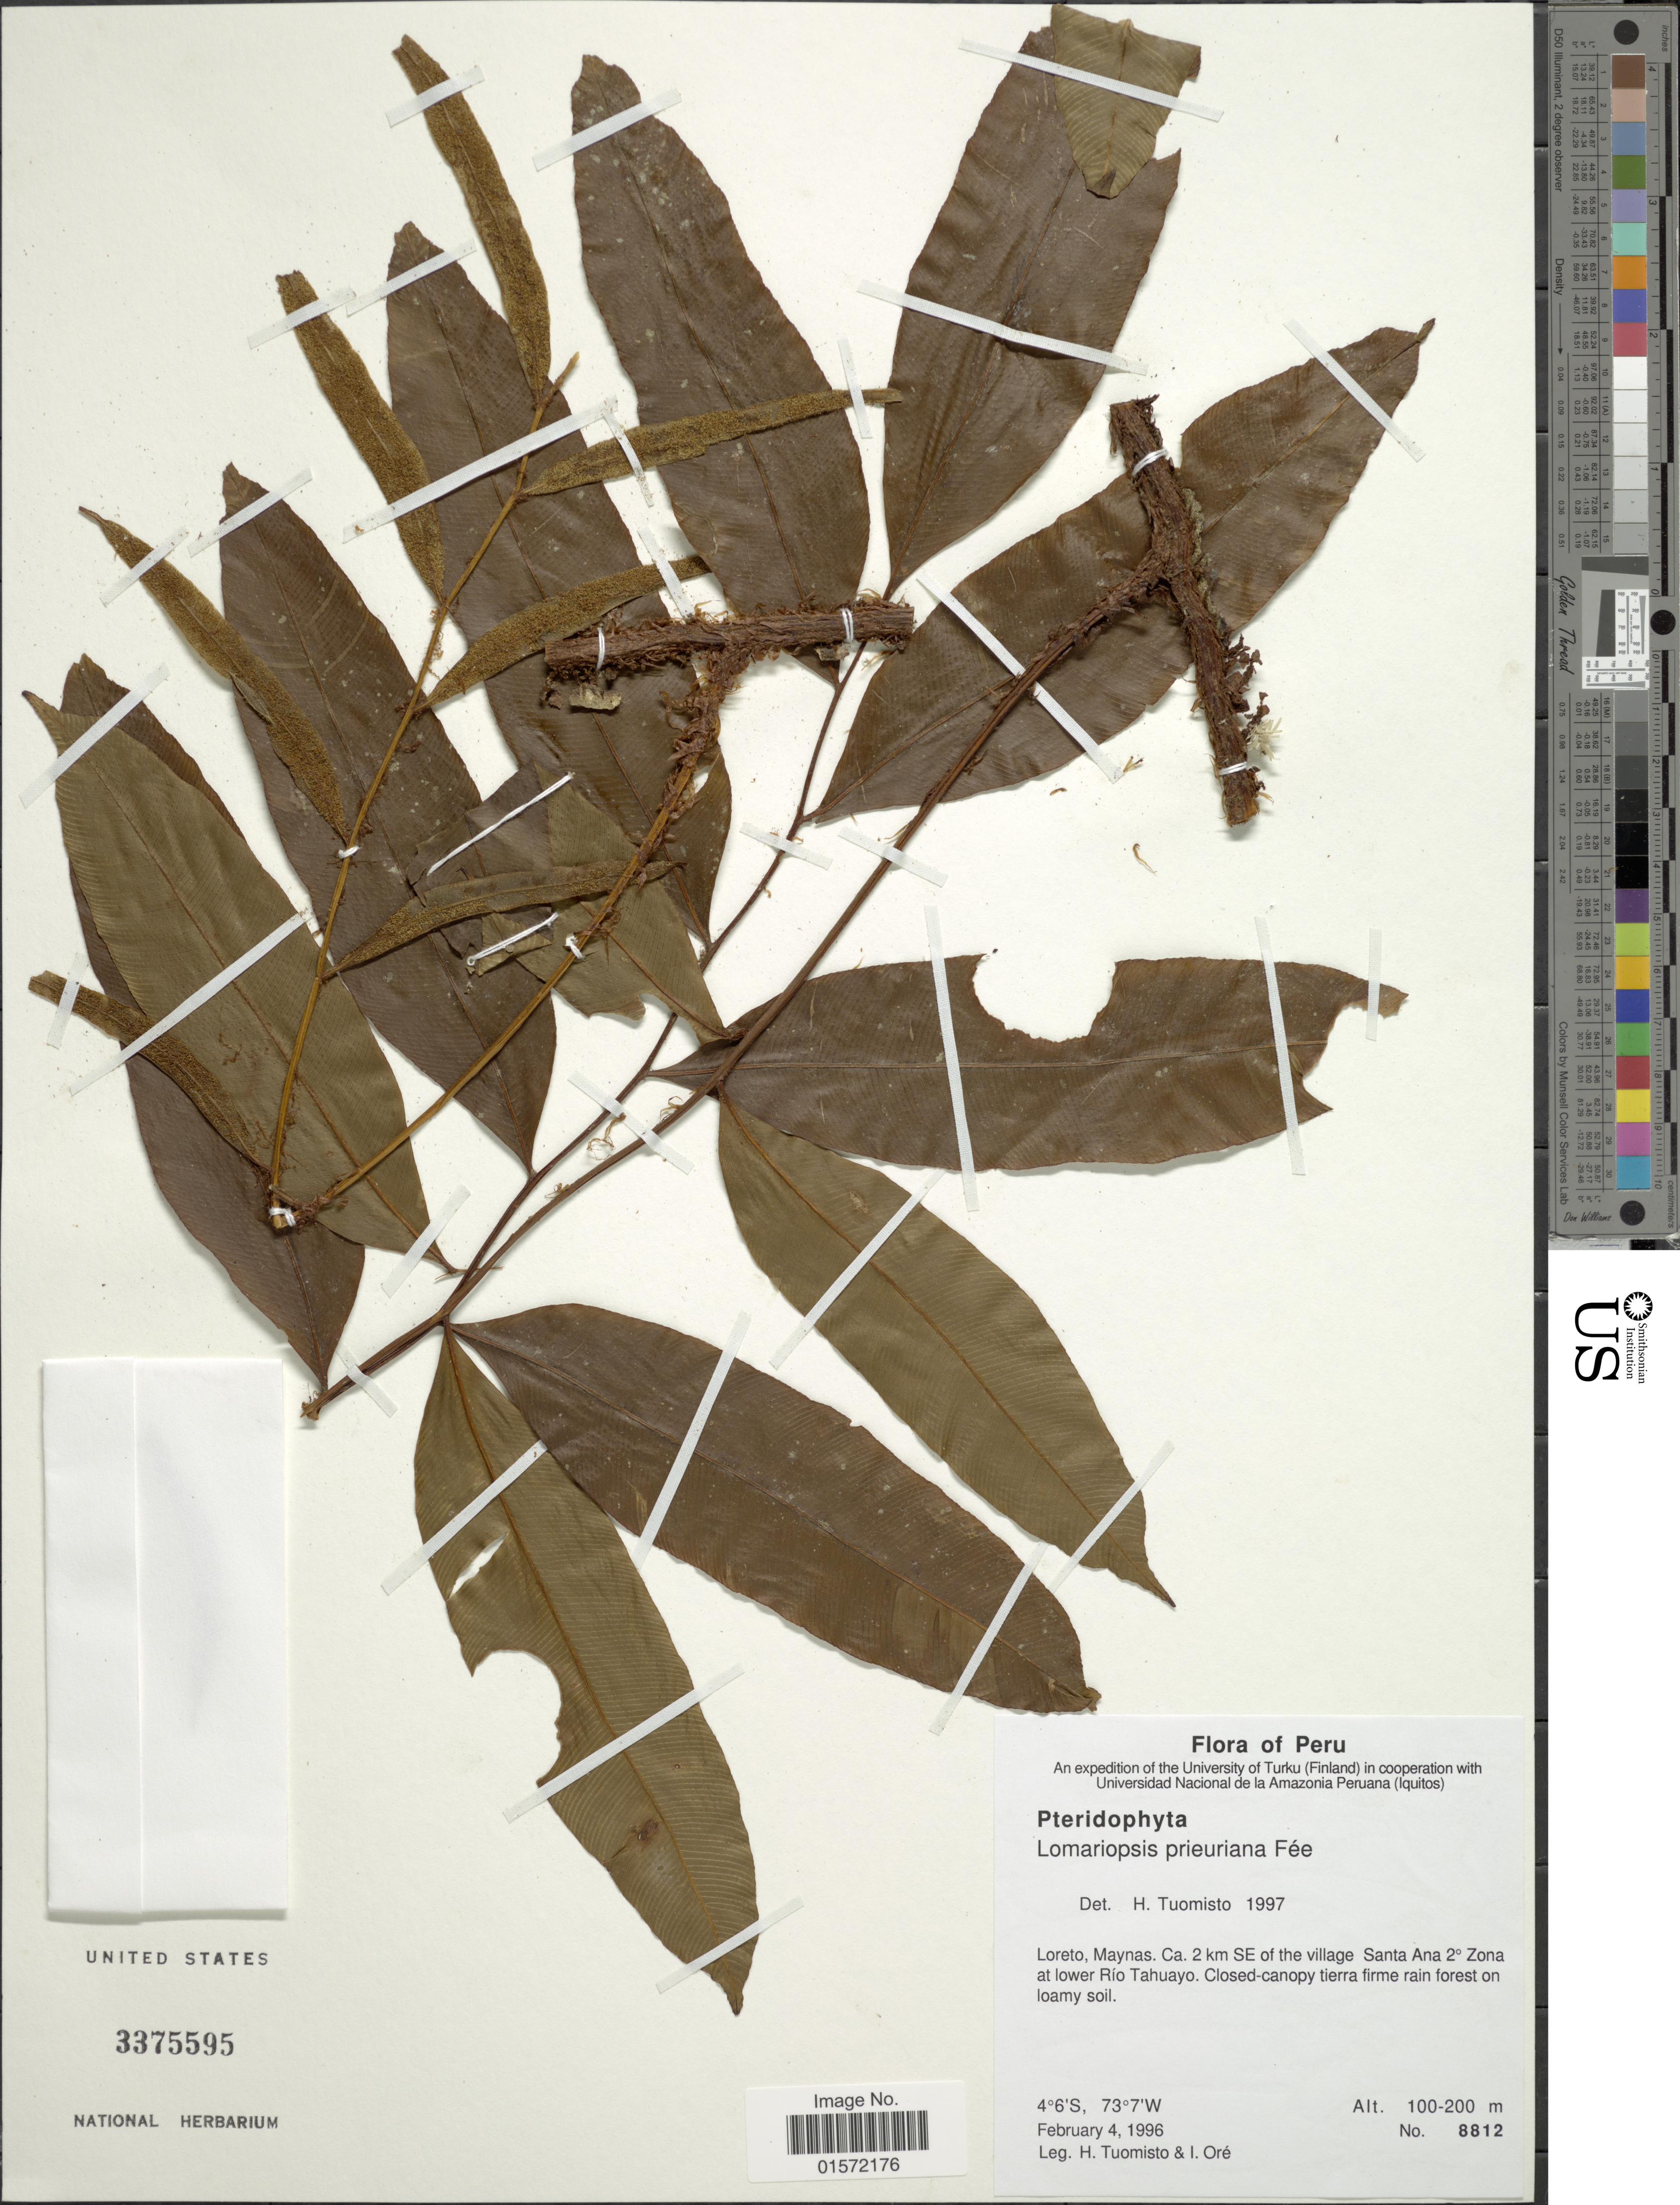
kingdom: Plantae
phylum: Tracheophyta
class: Polypodiopsida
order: Polypodiales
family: Lomariopsidaceae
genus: Lomariopsis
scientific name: Lomariopsis prieuriana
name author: Fée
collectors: H. Tuomisto & I. Oré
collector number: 8812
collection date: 1996-02-04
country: Peru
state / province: Loreto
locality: Maynas. Ca. 2 km SE of the village Santa Ana 2° Zona at lower Río Tahuayo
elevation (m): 100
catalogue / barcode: US 3375595